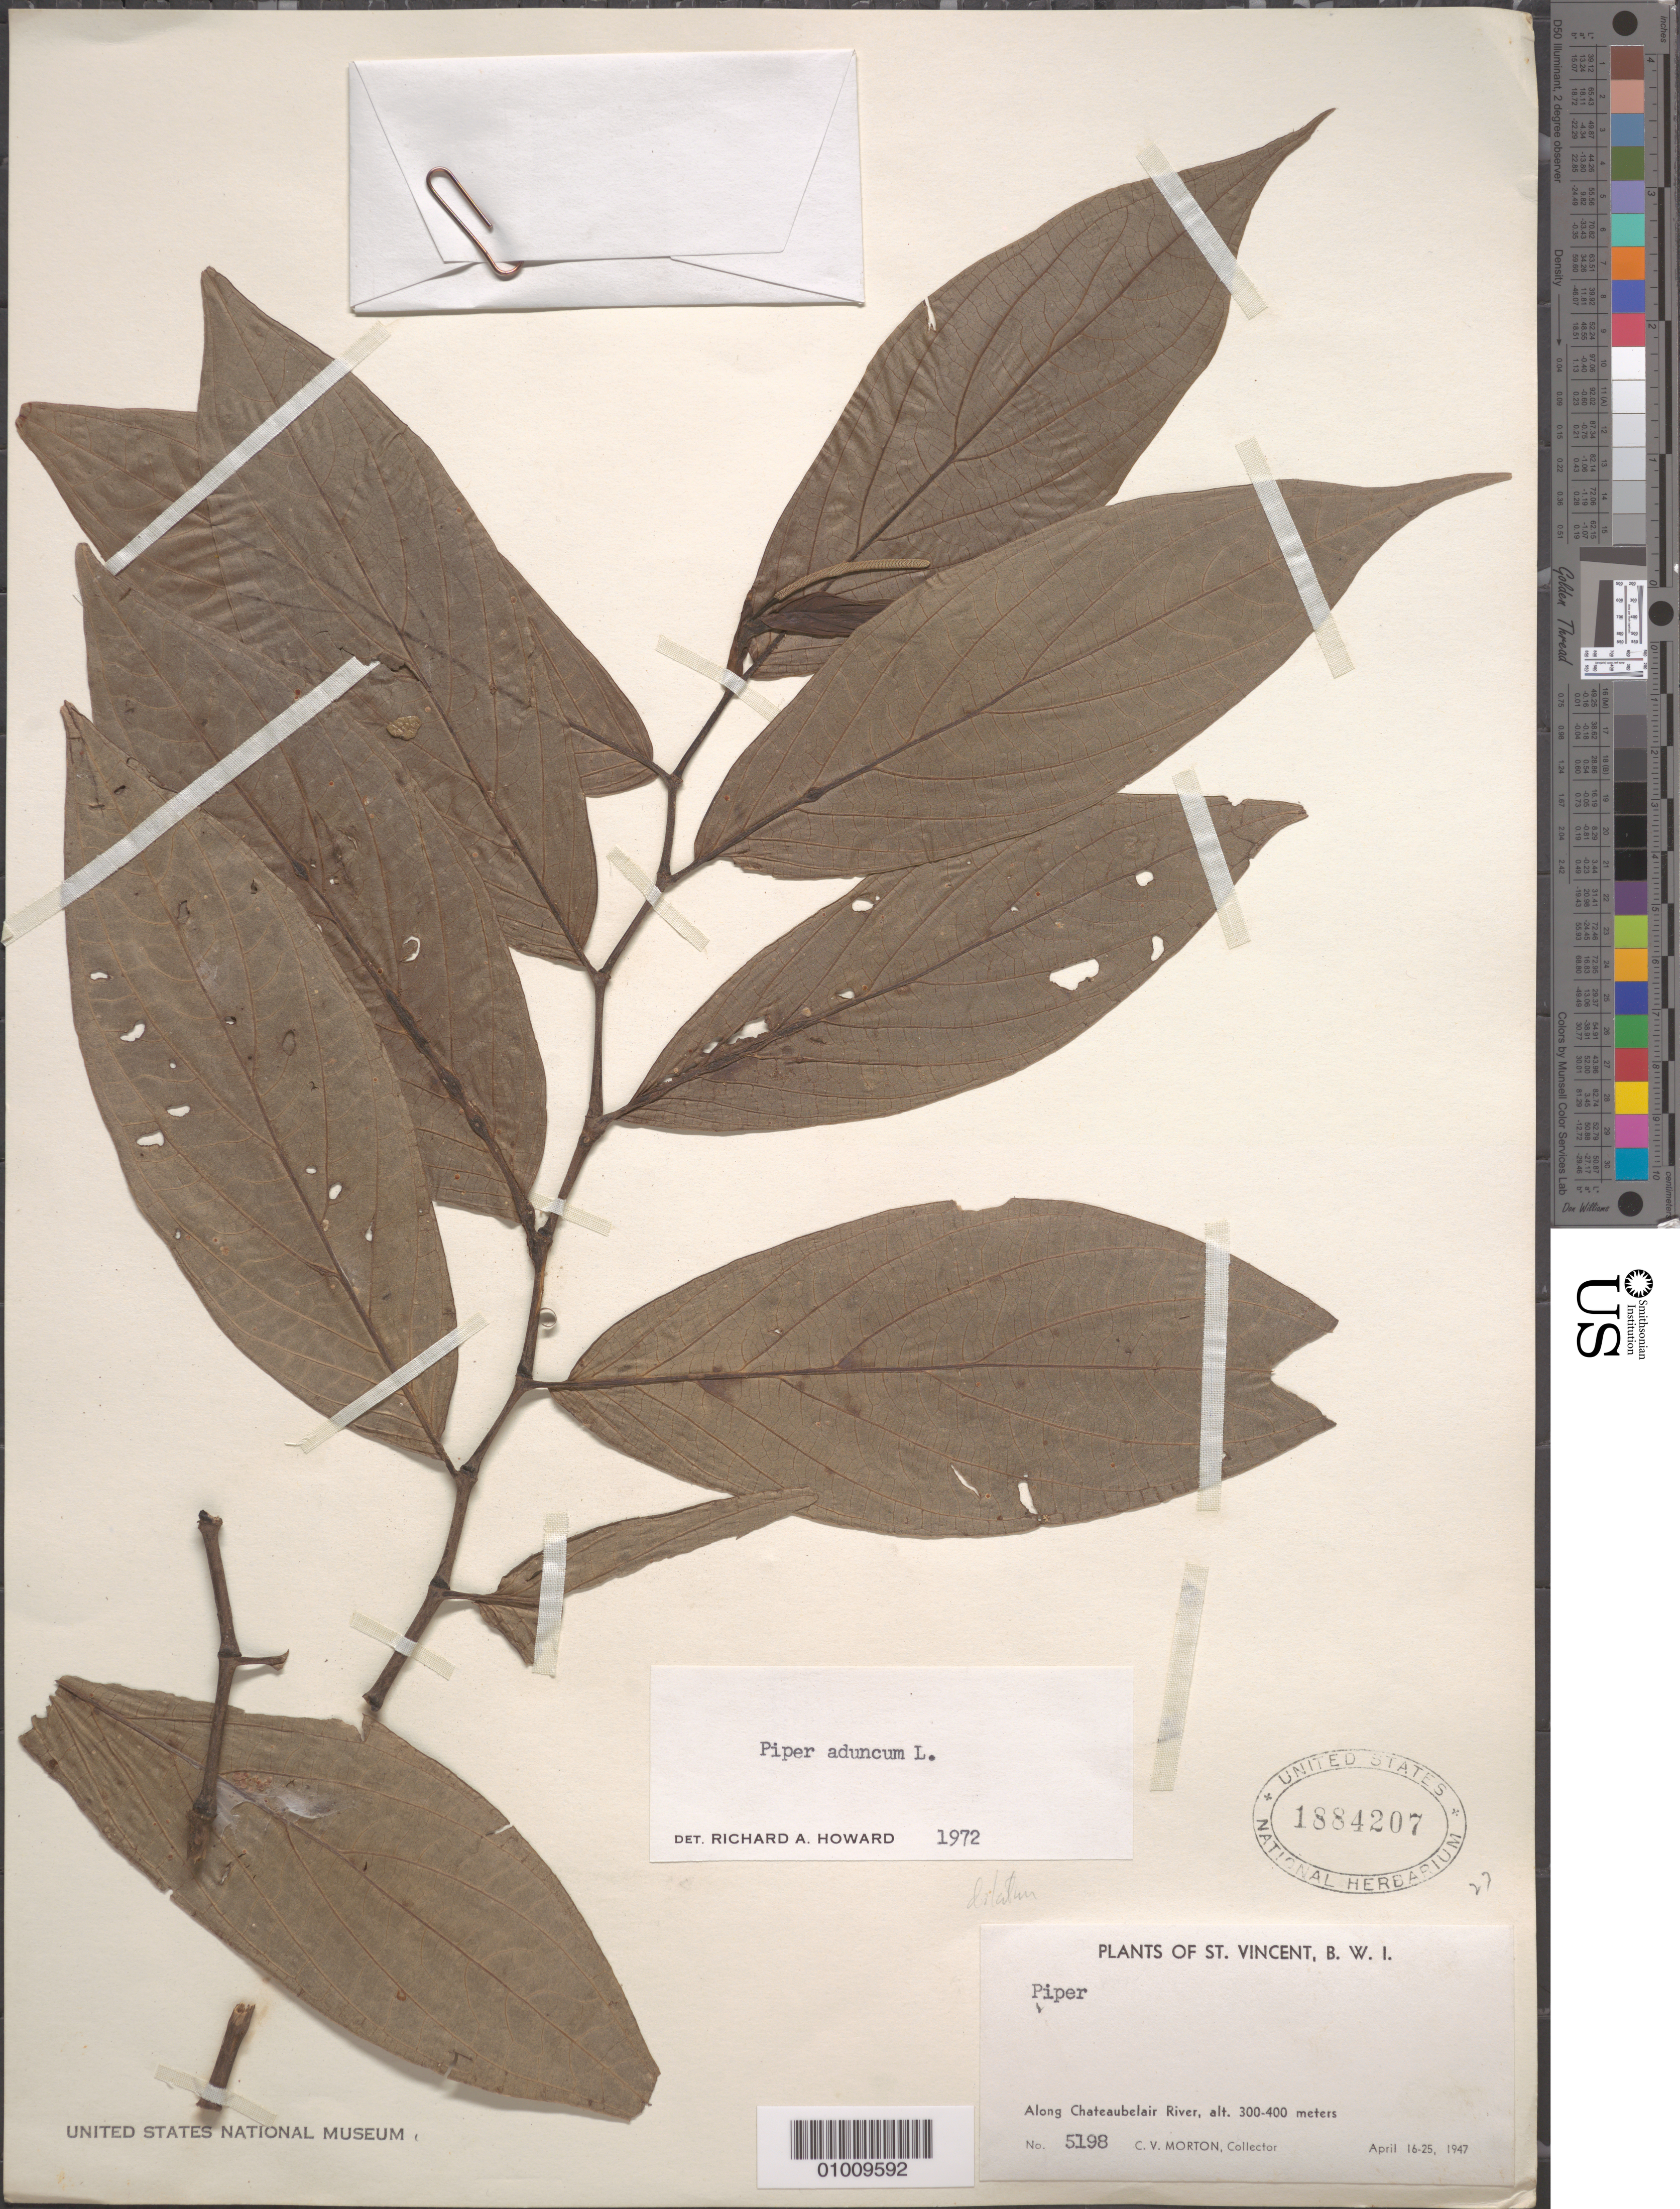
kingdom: Plantae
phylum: Tracheophyta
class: Magnoliopsida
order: Piperales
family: Piperaceae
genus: Piper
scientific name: Piper aduncum var. aduncum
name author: L.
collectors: C. V. Morton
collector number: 5198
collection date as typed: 16 Apr 1947 to 25 Apr 1947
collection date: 1947-04-16/1947-04-25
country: St. Vincent - Grenadines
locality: Along Chateaubelair River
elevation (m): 300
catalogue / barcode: US 1884207